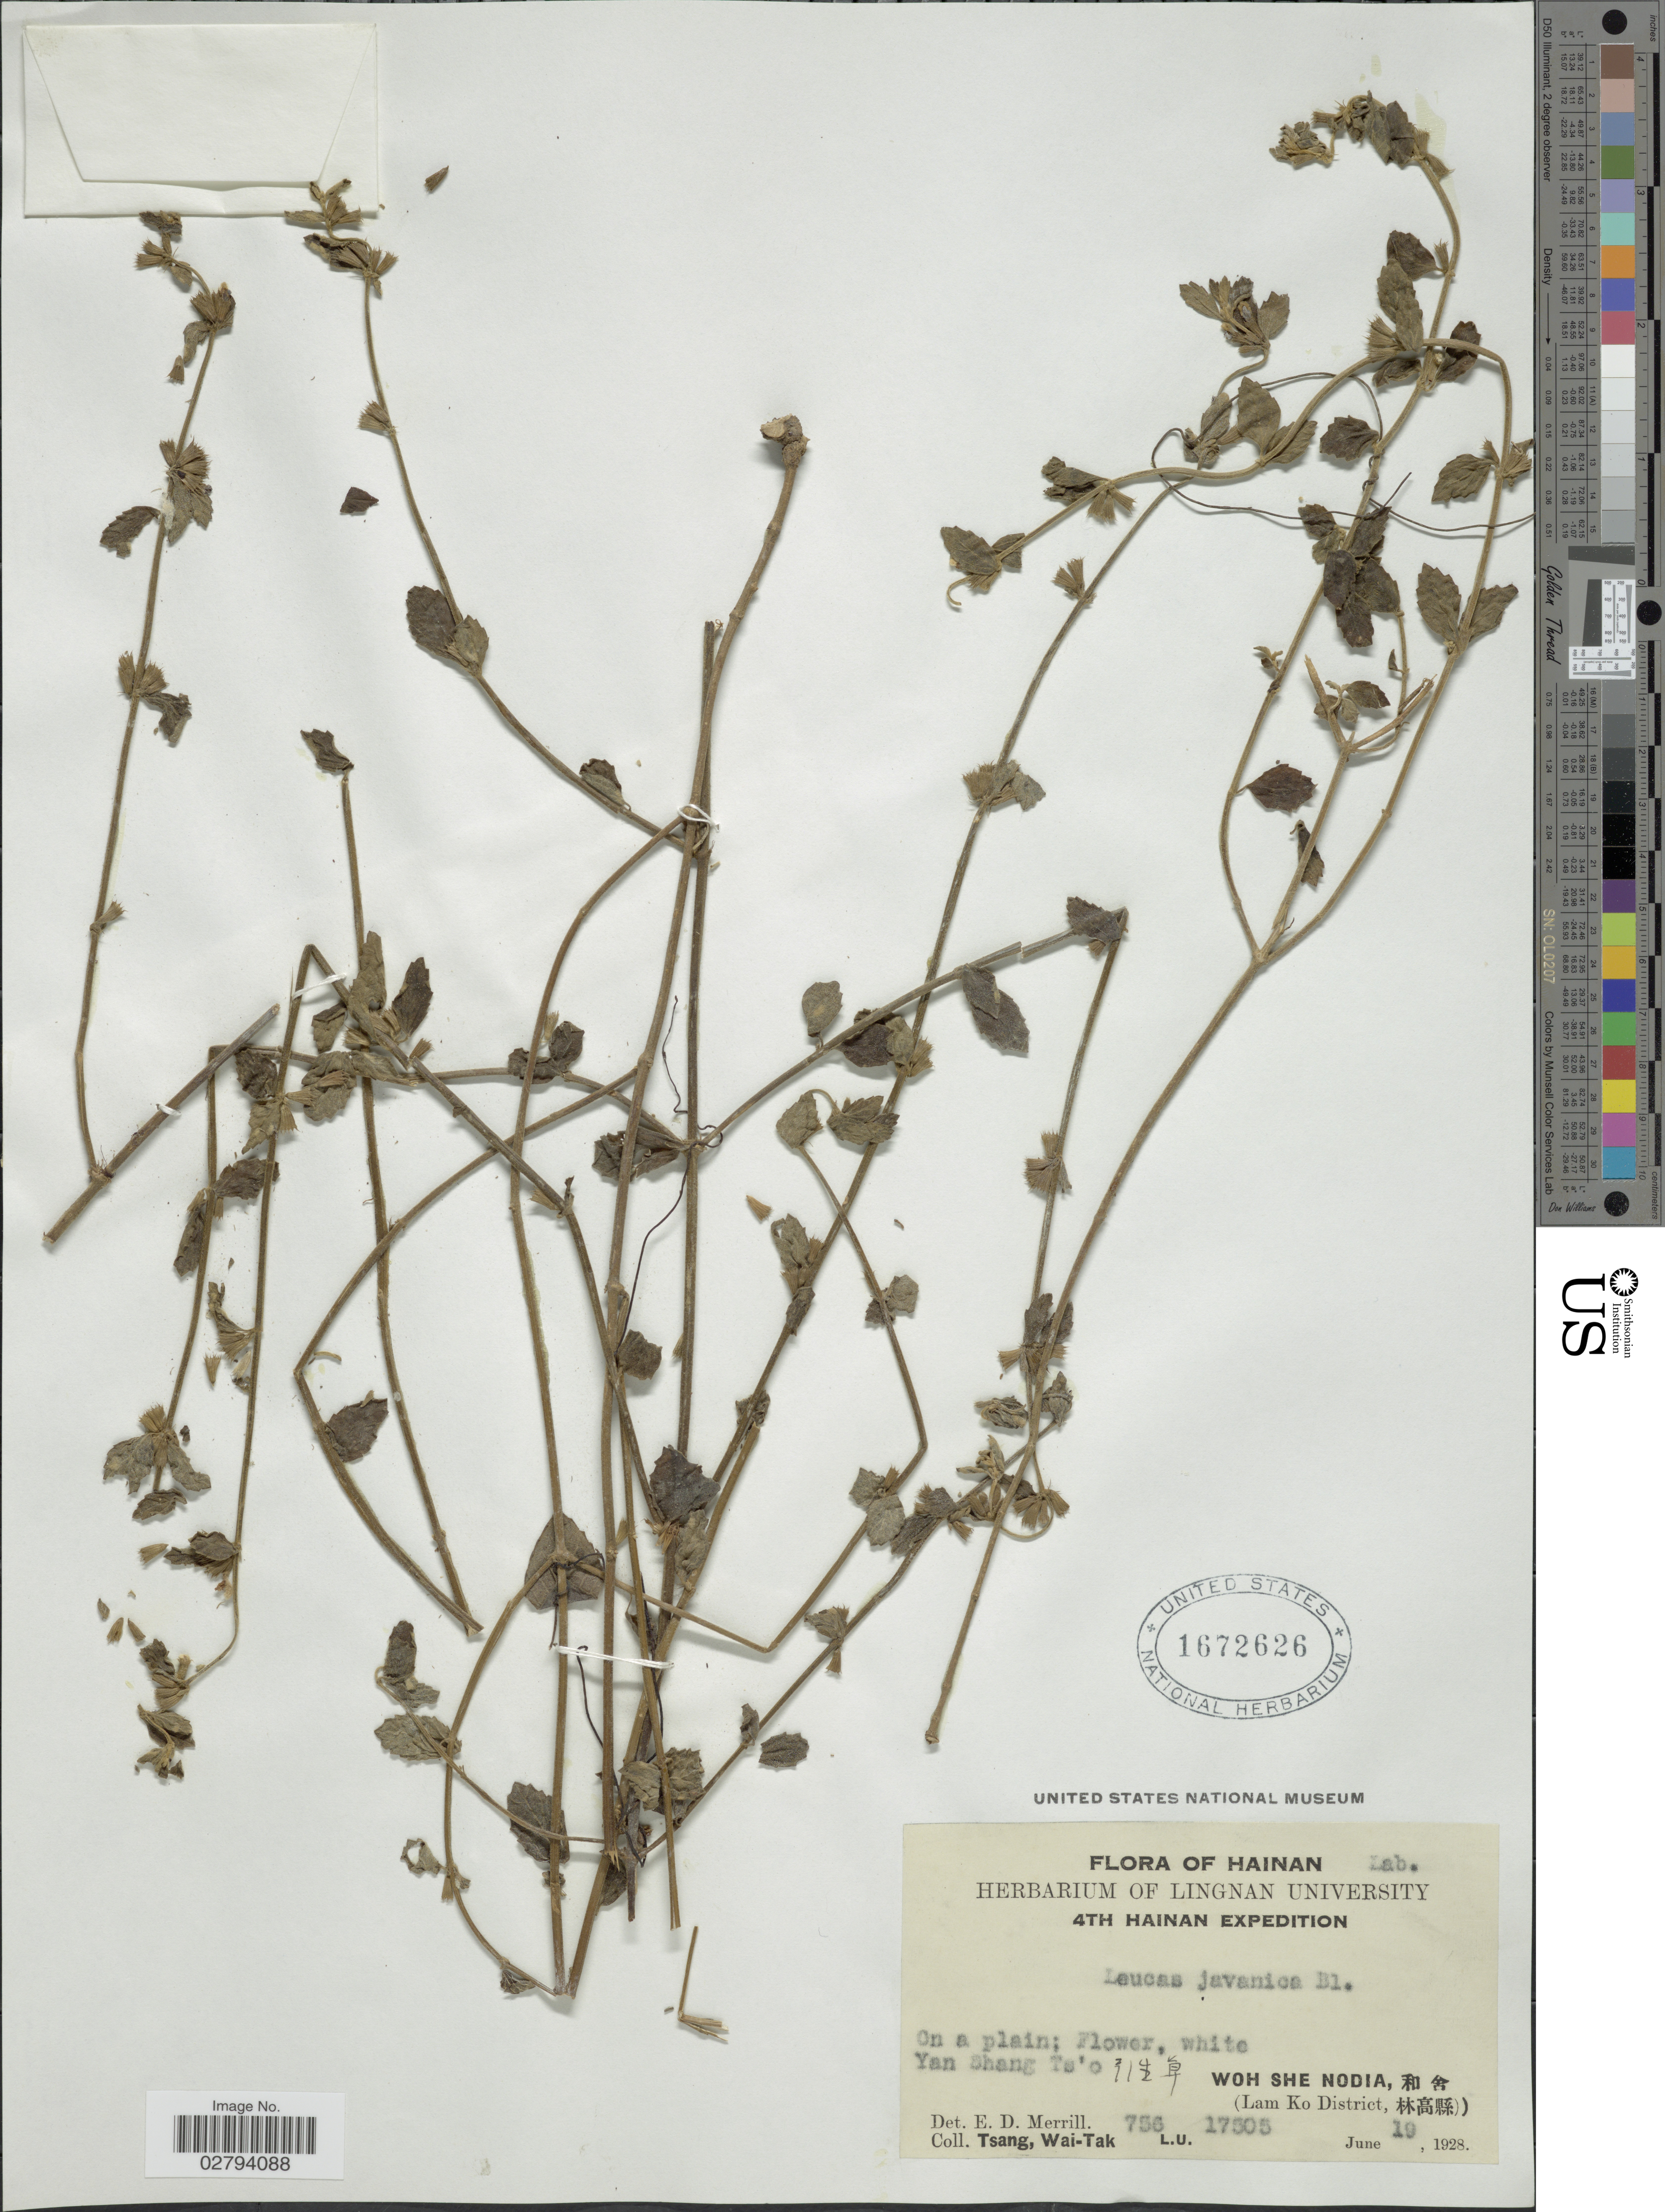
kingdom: Plantae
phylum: Tracheophyta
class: Magnoliopsida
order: Lamiales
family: Lamiaceae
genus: Leucas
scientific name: Leucas javanica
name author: Benth.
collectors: W. T. Tsang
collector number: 756 L.U. 17505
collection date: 1928-06-19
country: China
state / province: Hainan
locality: Woh She Nodia (Lam Ko District). Yan Shang Ts'o.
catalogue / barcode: US 1672626